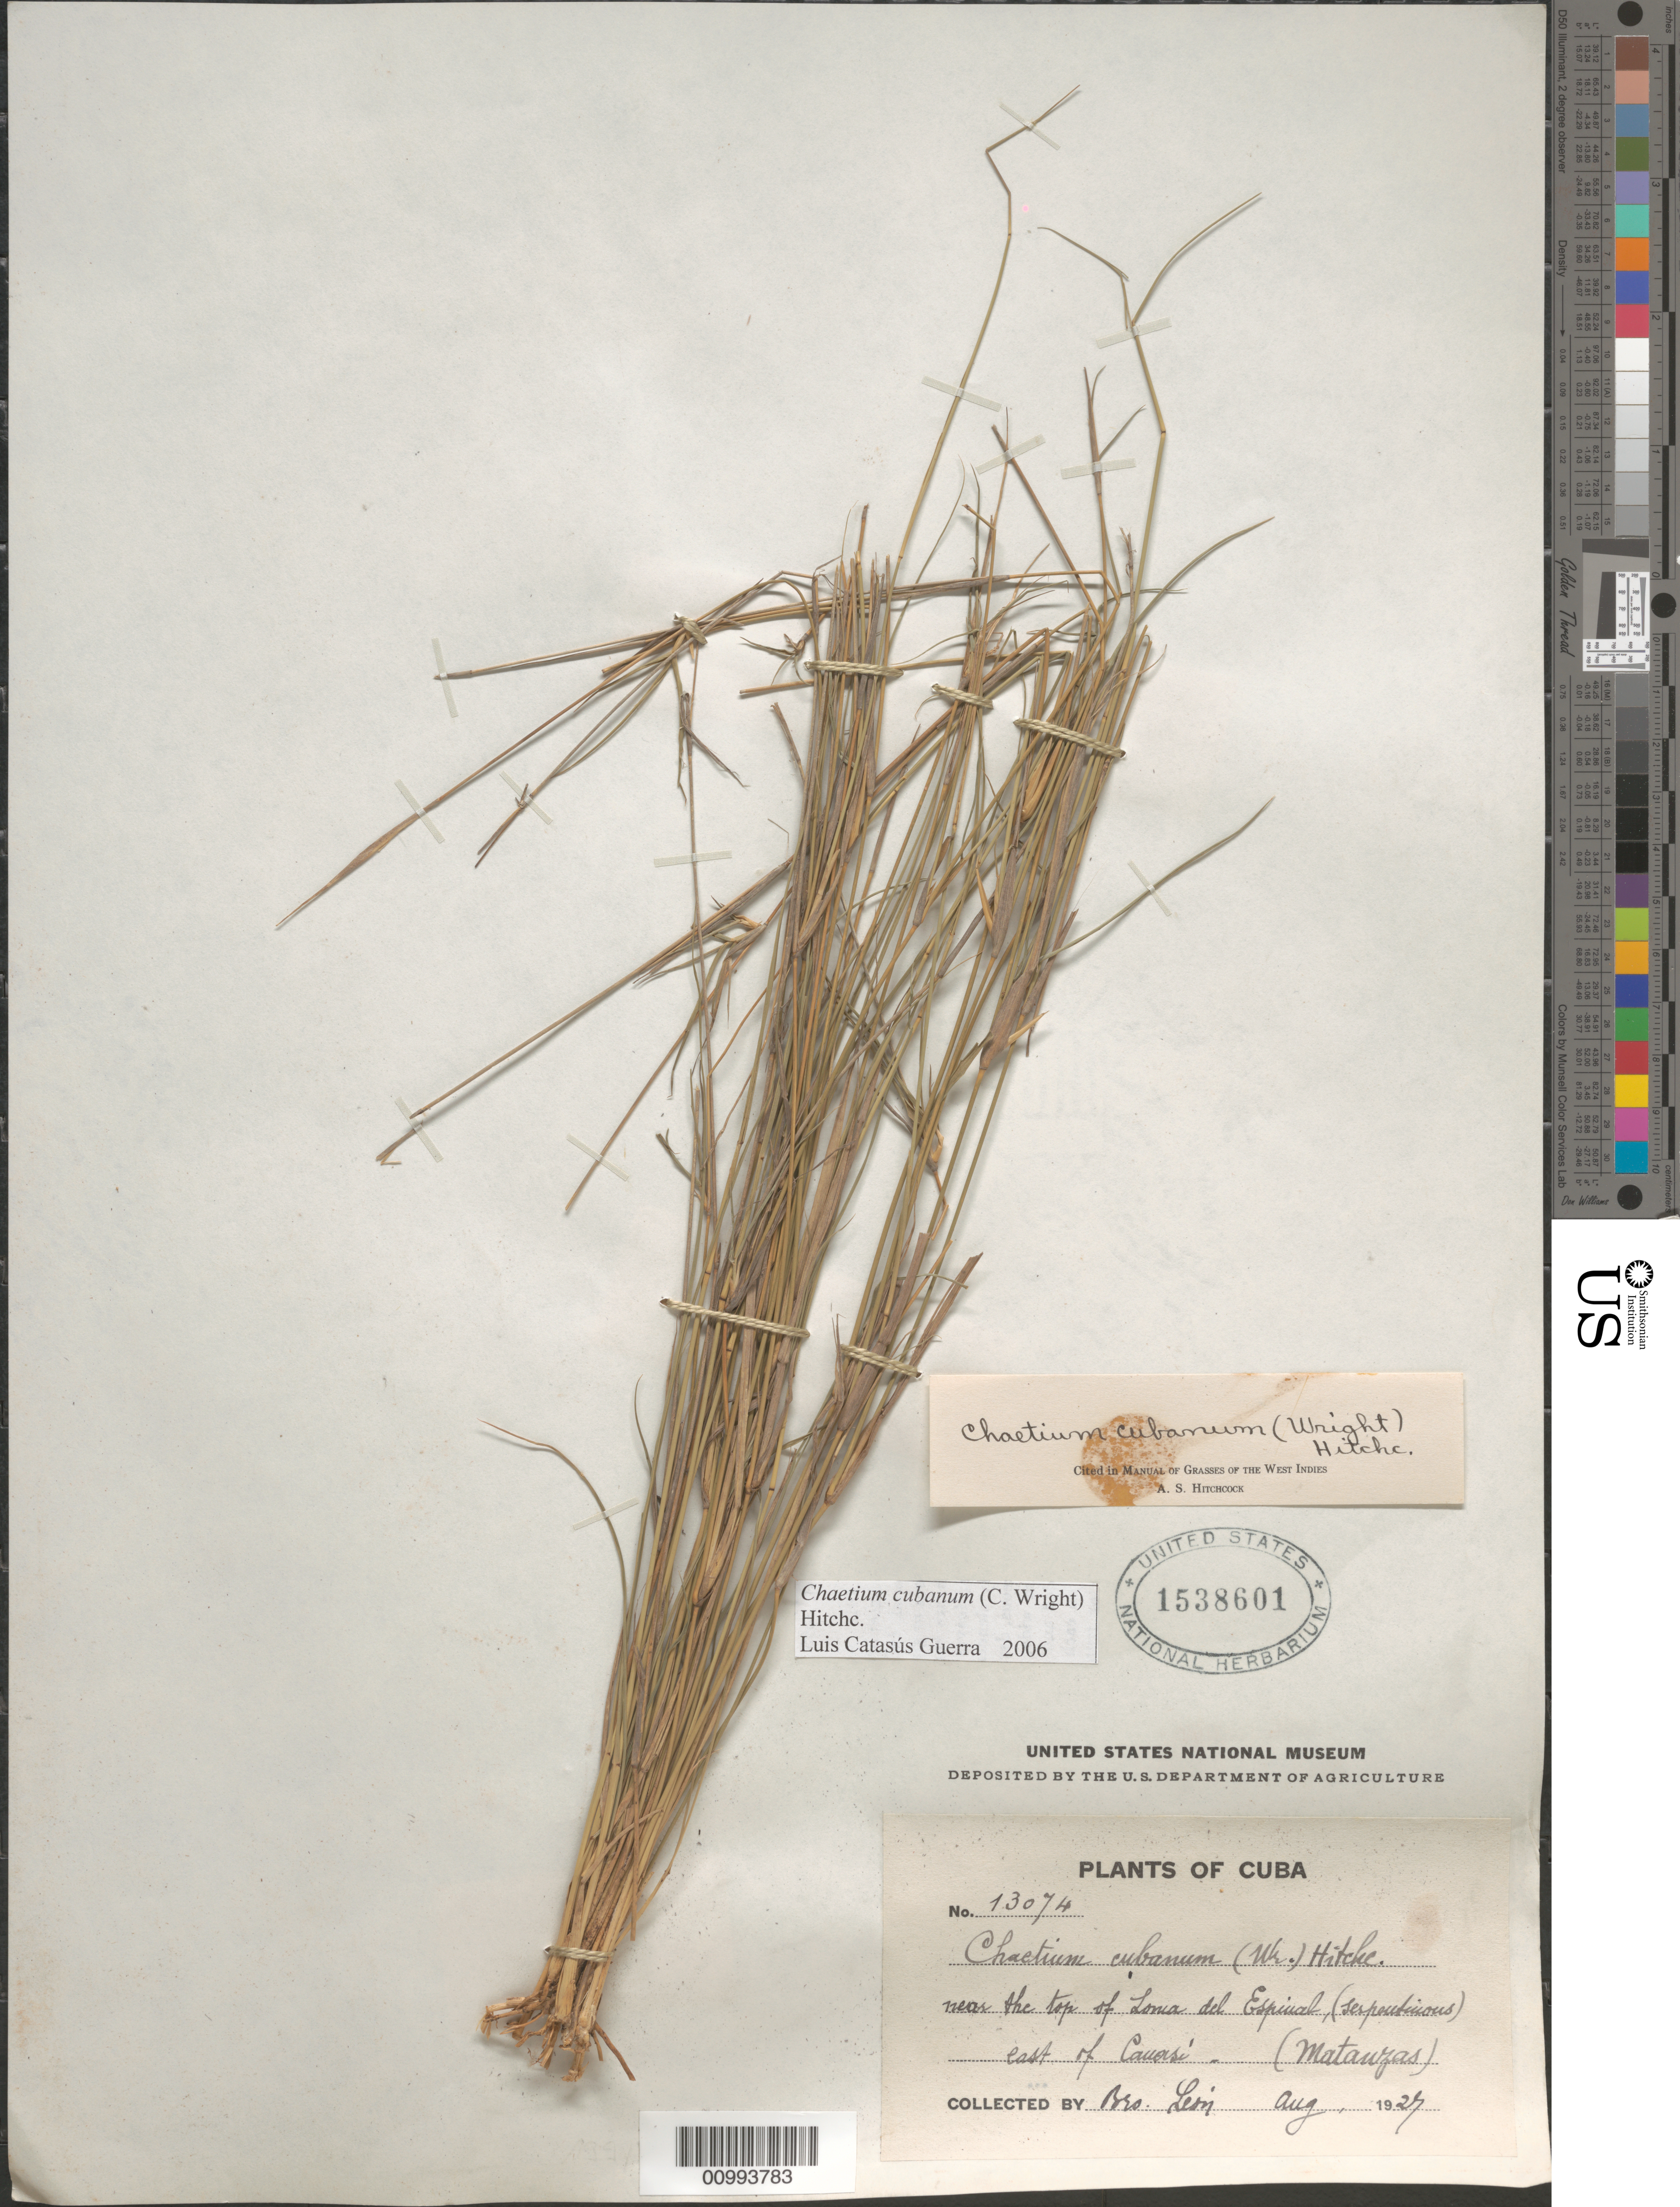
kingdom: Plantae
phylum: Tracheophyta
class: Liliopsida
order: Poales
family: Poaceae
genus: Chaetium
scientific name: Chaetium cubanum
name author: (C. Wright) Hitchc.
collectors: Bro. León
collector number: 13074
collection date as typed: Aug 1927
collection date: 1927-08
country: Cuba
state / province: Matanzas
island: Cuba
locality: east of Canasi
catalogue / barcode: US 1538601